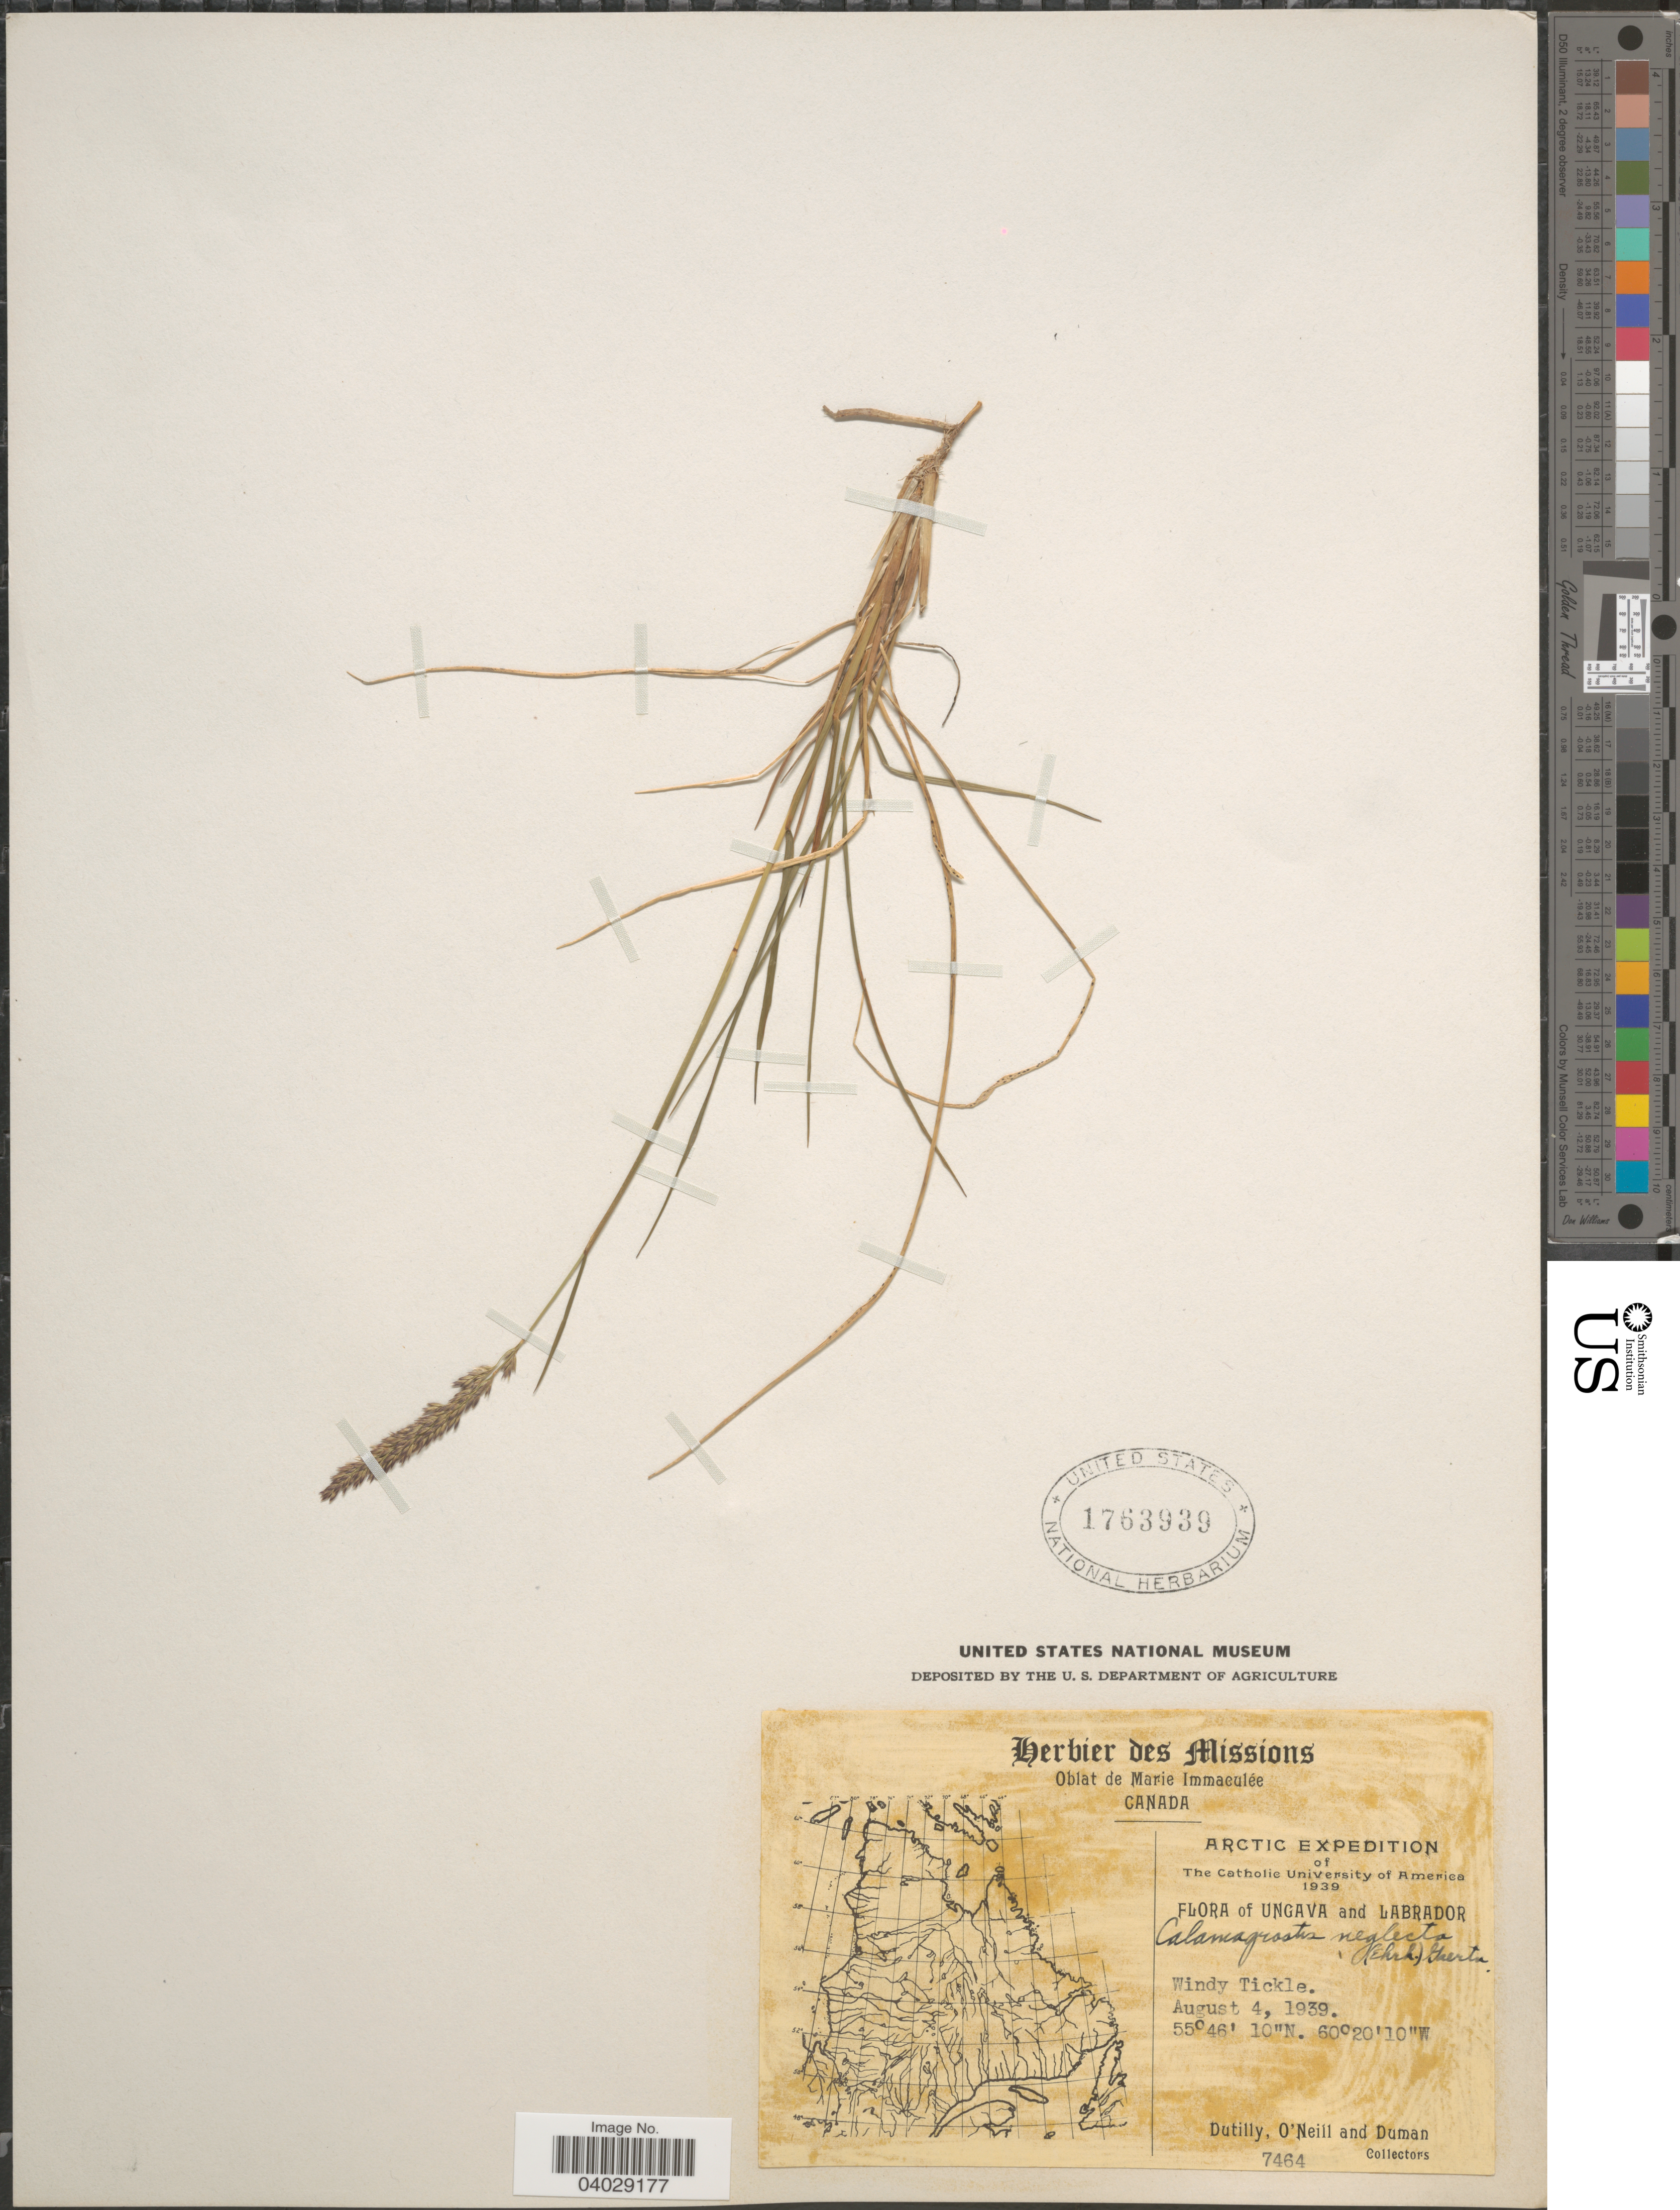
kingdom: Plantae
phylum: Tracheophyta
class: Liliopsida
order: Poales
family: Poaceae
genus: Calamagrostis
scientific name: Calamagrostis neglecta (Ehrh.) Gaertner et al.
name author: (Ehrhart) G. Gaertn. et al.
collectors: -. Dutilly, -. O'Neill & -. Duman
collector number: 7464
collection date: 1939-08-04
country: Canada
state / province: Newfoundland and Labrador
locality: Ungava and Labrador. Windy Tickle.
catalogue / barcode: US 1763939